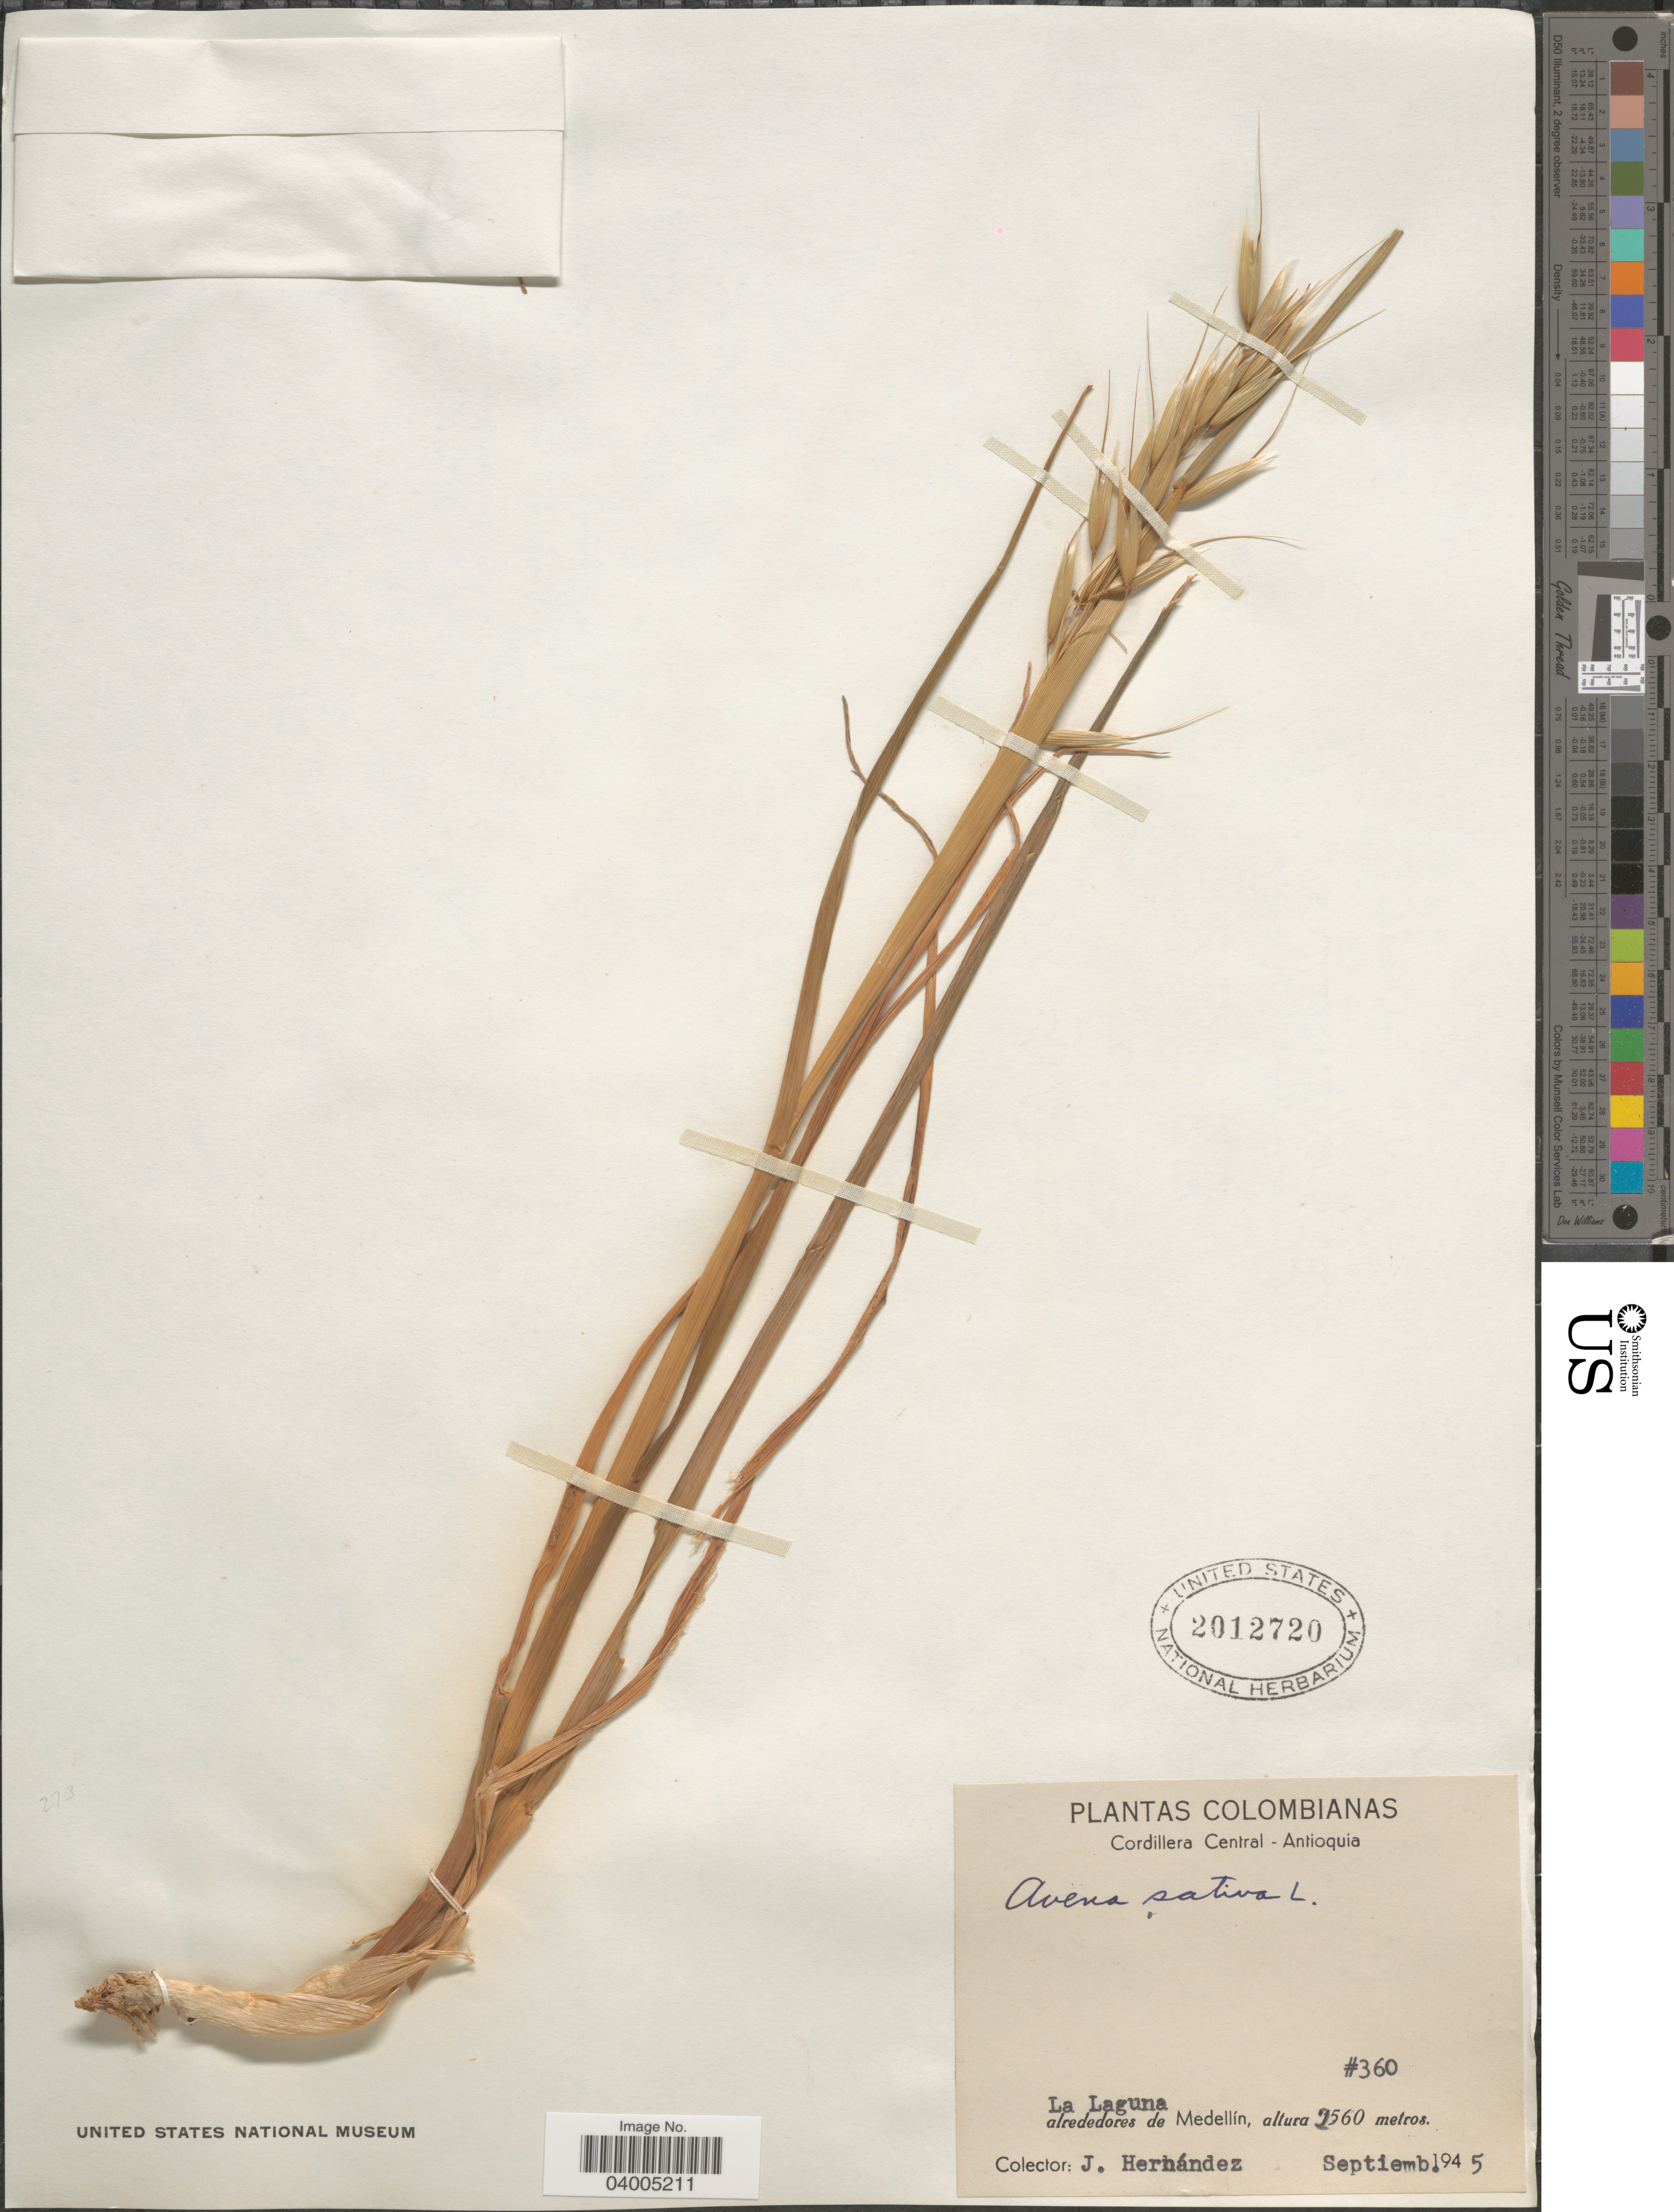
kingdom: Plantae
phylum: Tracheophyta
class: Liliopsida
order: Poales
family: Poaceae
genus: Avena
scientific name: Avena sativa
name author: L.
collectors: J. Hernandez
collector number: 360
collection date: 1945-09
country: Colombia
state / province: Antioquia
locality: Cordillera Central. La Laguna alrededores de Medellín.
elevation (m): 2560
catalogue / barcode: US 2012720